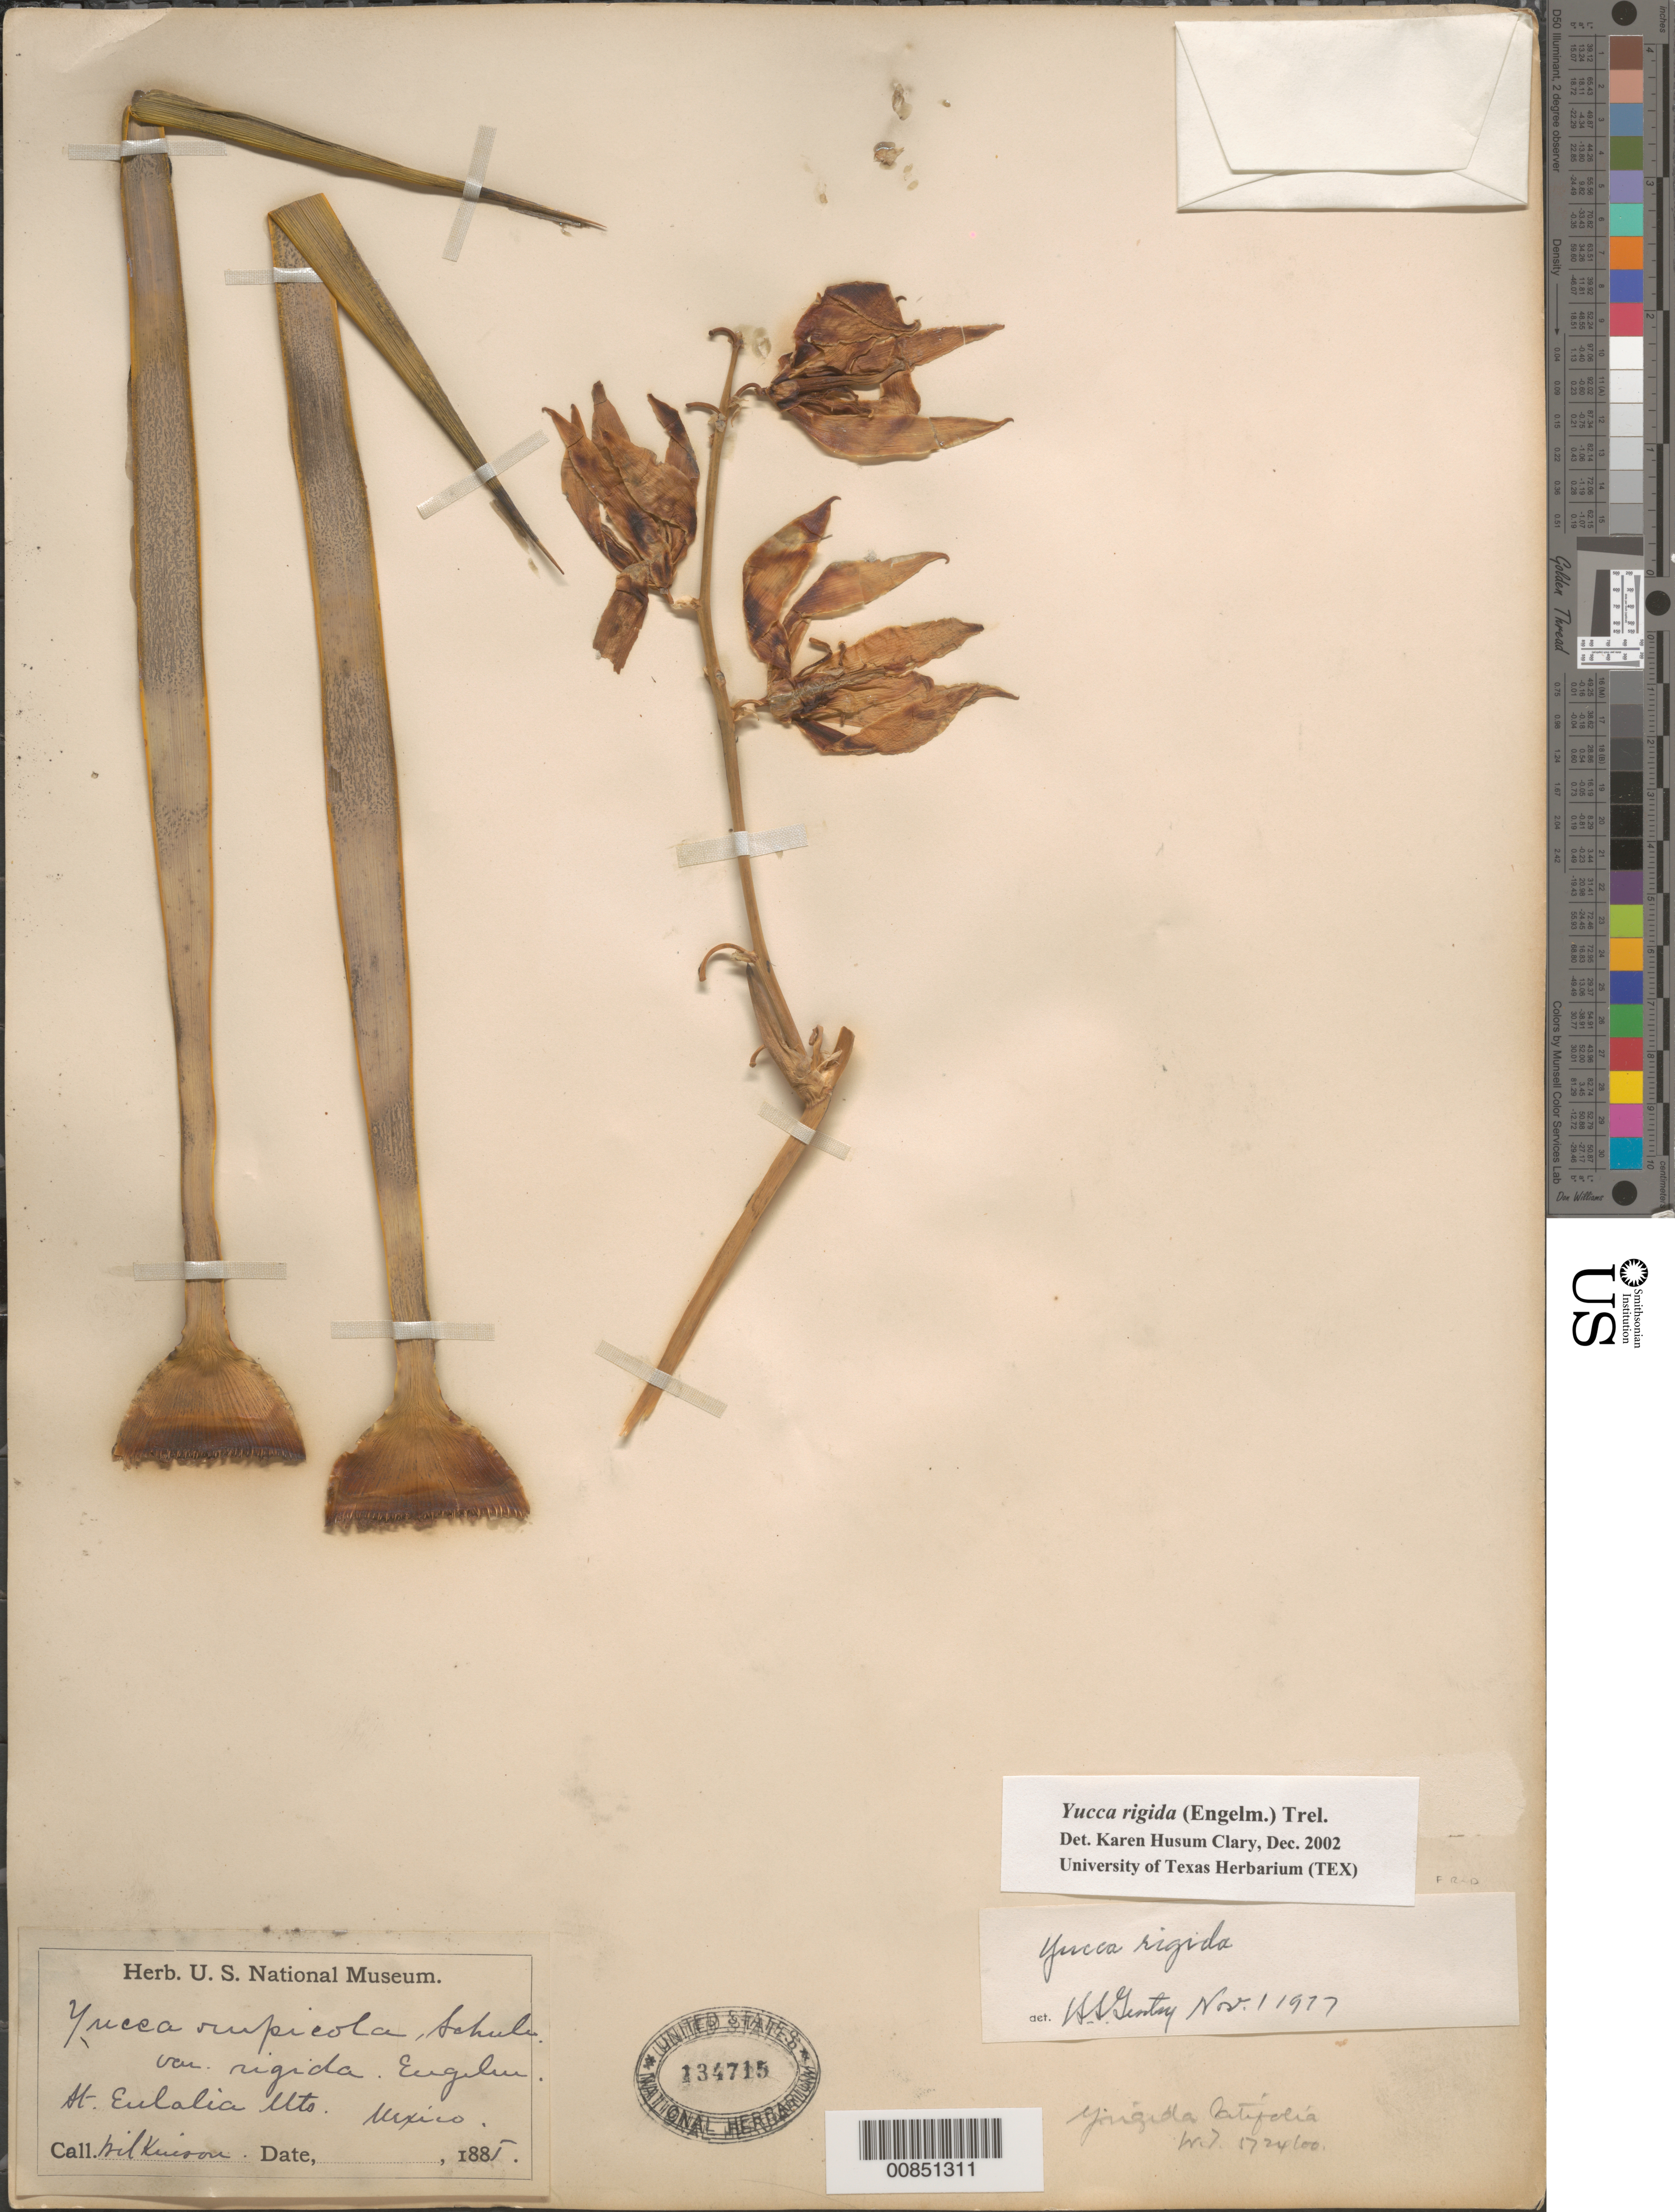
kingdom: Plantae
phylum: Tracheophyta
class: Liliopsida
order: Asparagales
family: Asparagaceae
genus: Yucca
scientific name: Yucca rigida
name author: (Engelm.) Trel.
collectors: E. Wilkinson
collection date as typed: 1885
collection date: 1885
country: Mexico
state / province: Chihuahua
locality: Santa Eulalia Mts., Chihuahua.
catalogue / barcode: US 134715